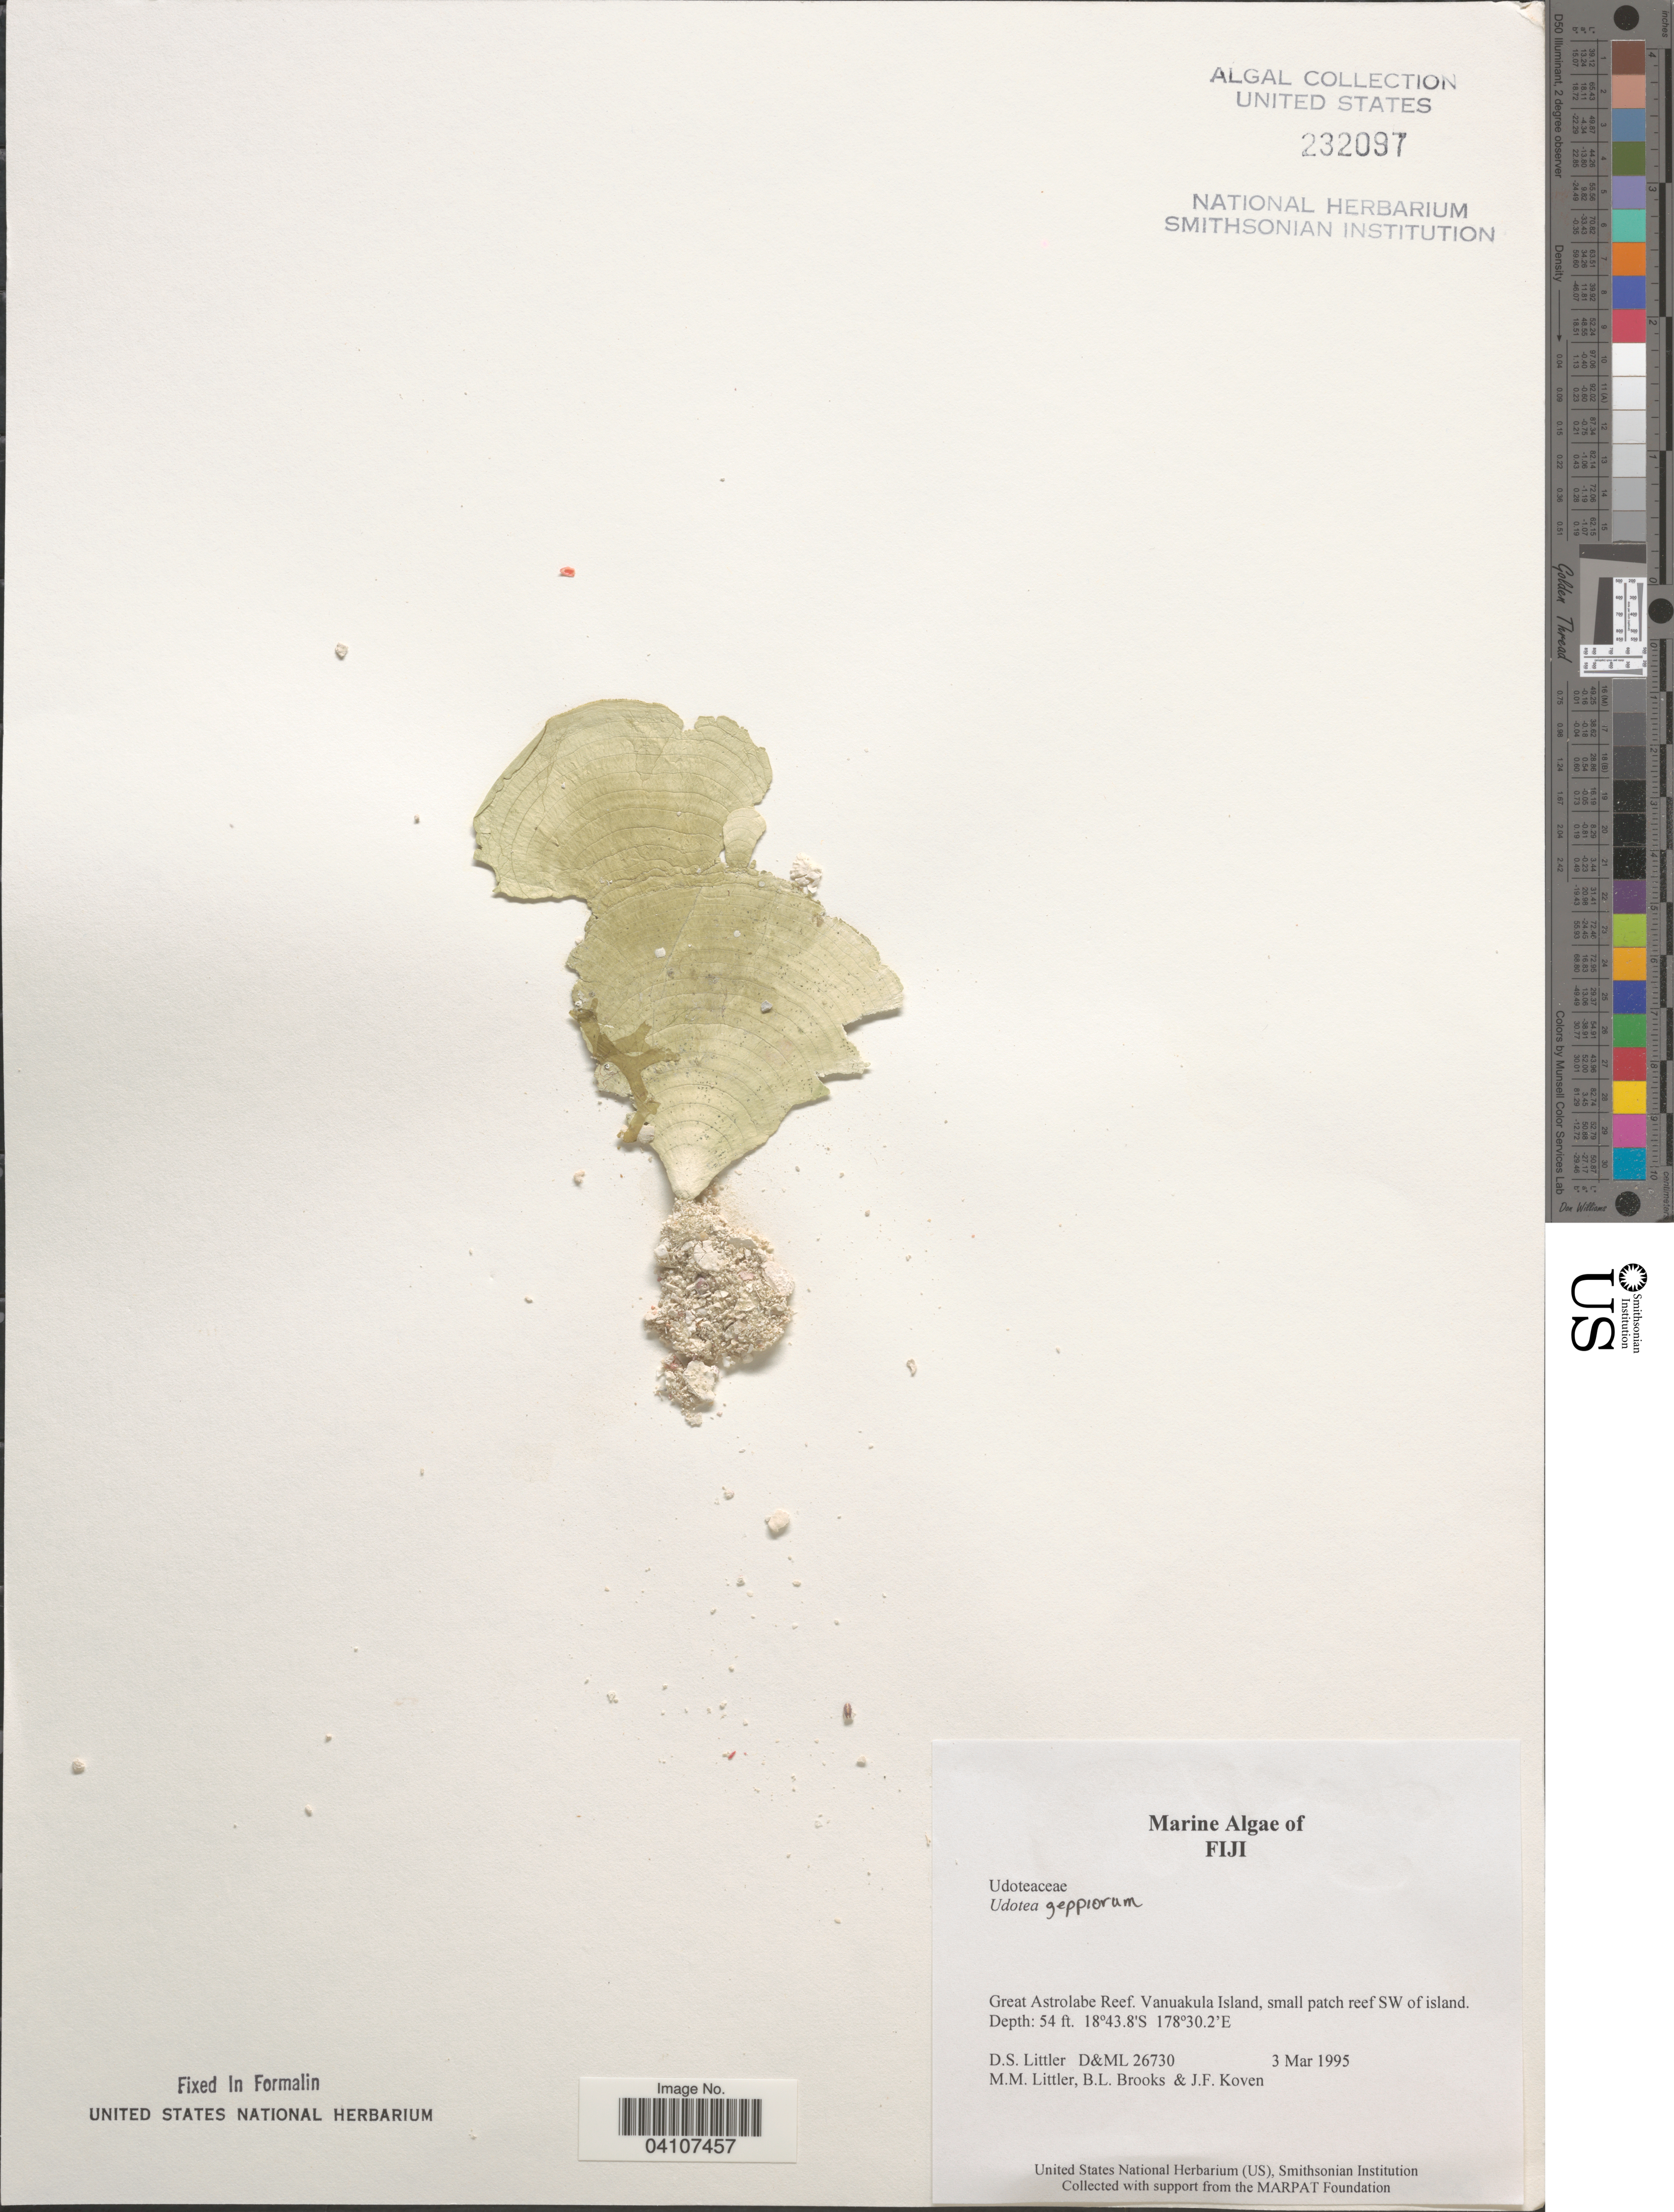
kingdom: Plantae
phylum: Chlorophyta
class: Ulvophyceae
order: Bryopsidales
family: Udoteaceae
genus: Udotea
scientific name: Udotea geppiorum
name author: Yamada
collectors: D. S. Littler, B. Brooks & J. Koven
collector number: D&ML 26730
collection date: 1995-03-03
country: Fiji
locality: Great Astrolabe Reef. Vanuakula Island, small patch reef SW of island.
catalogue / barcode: US 232097